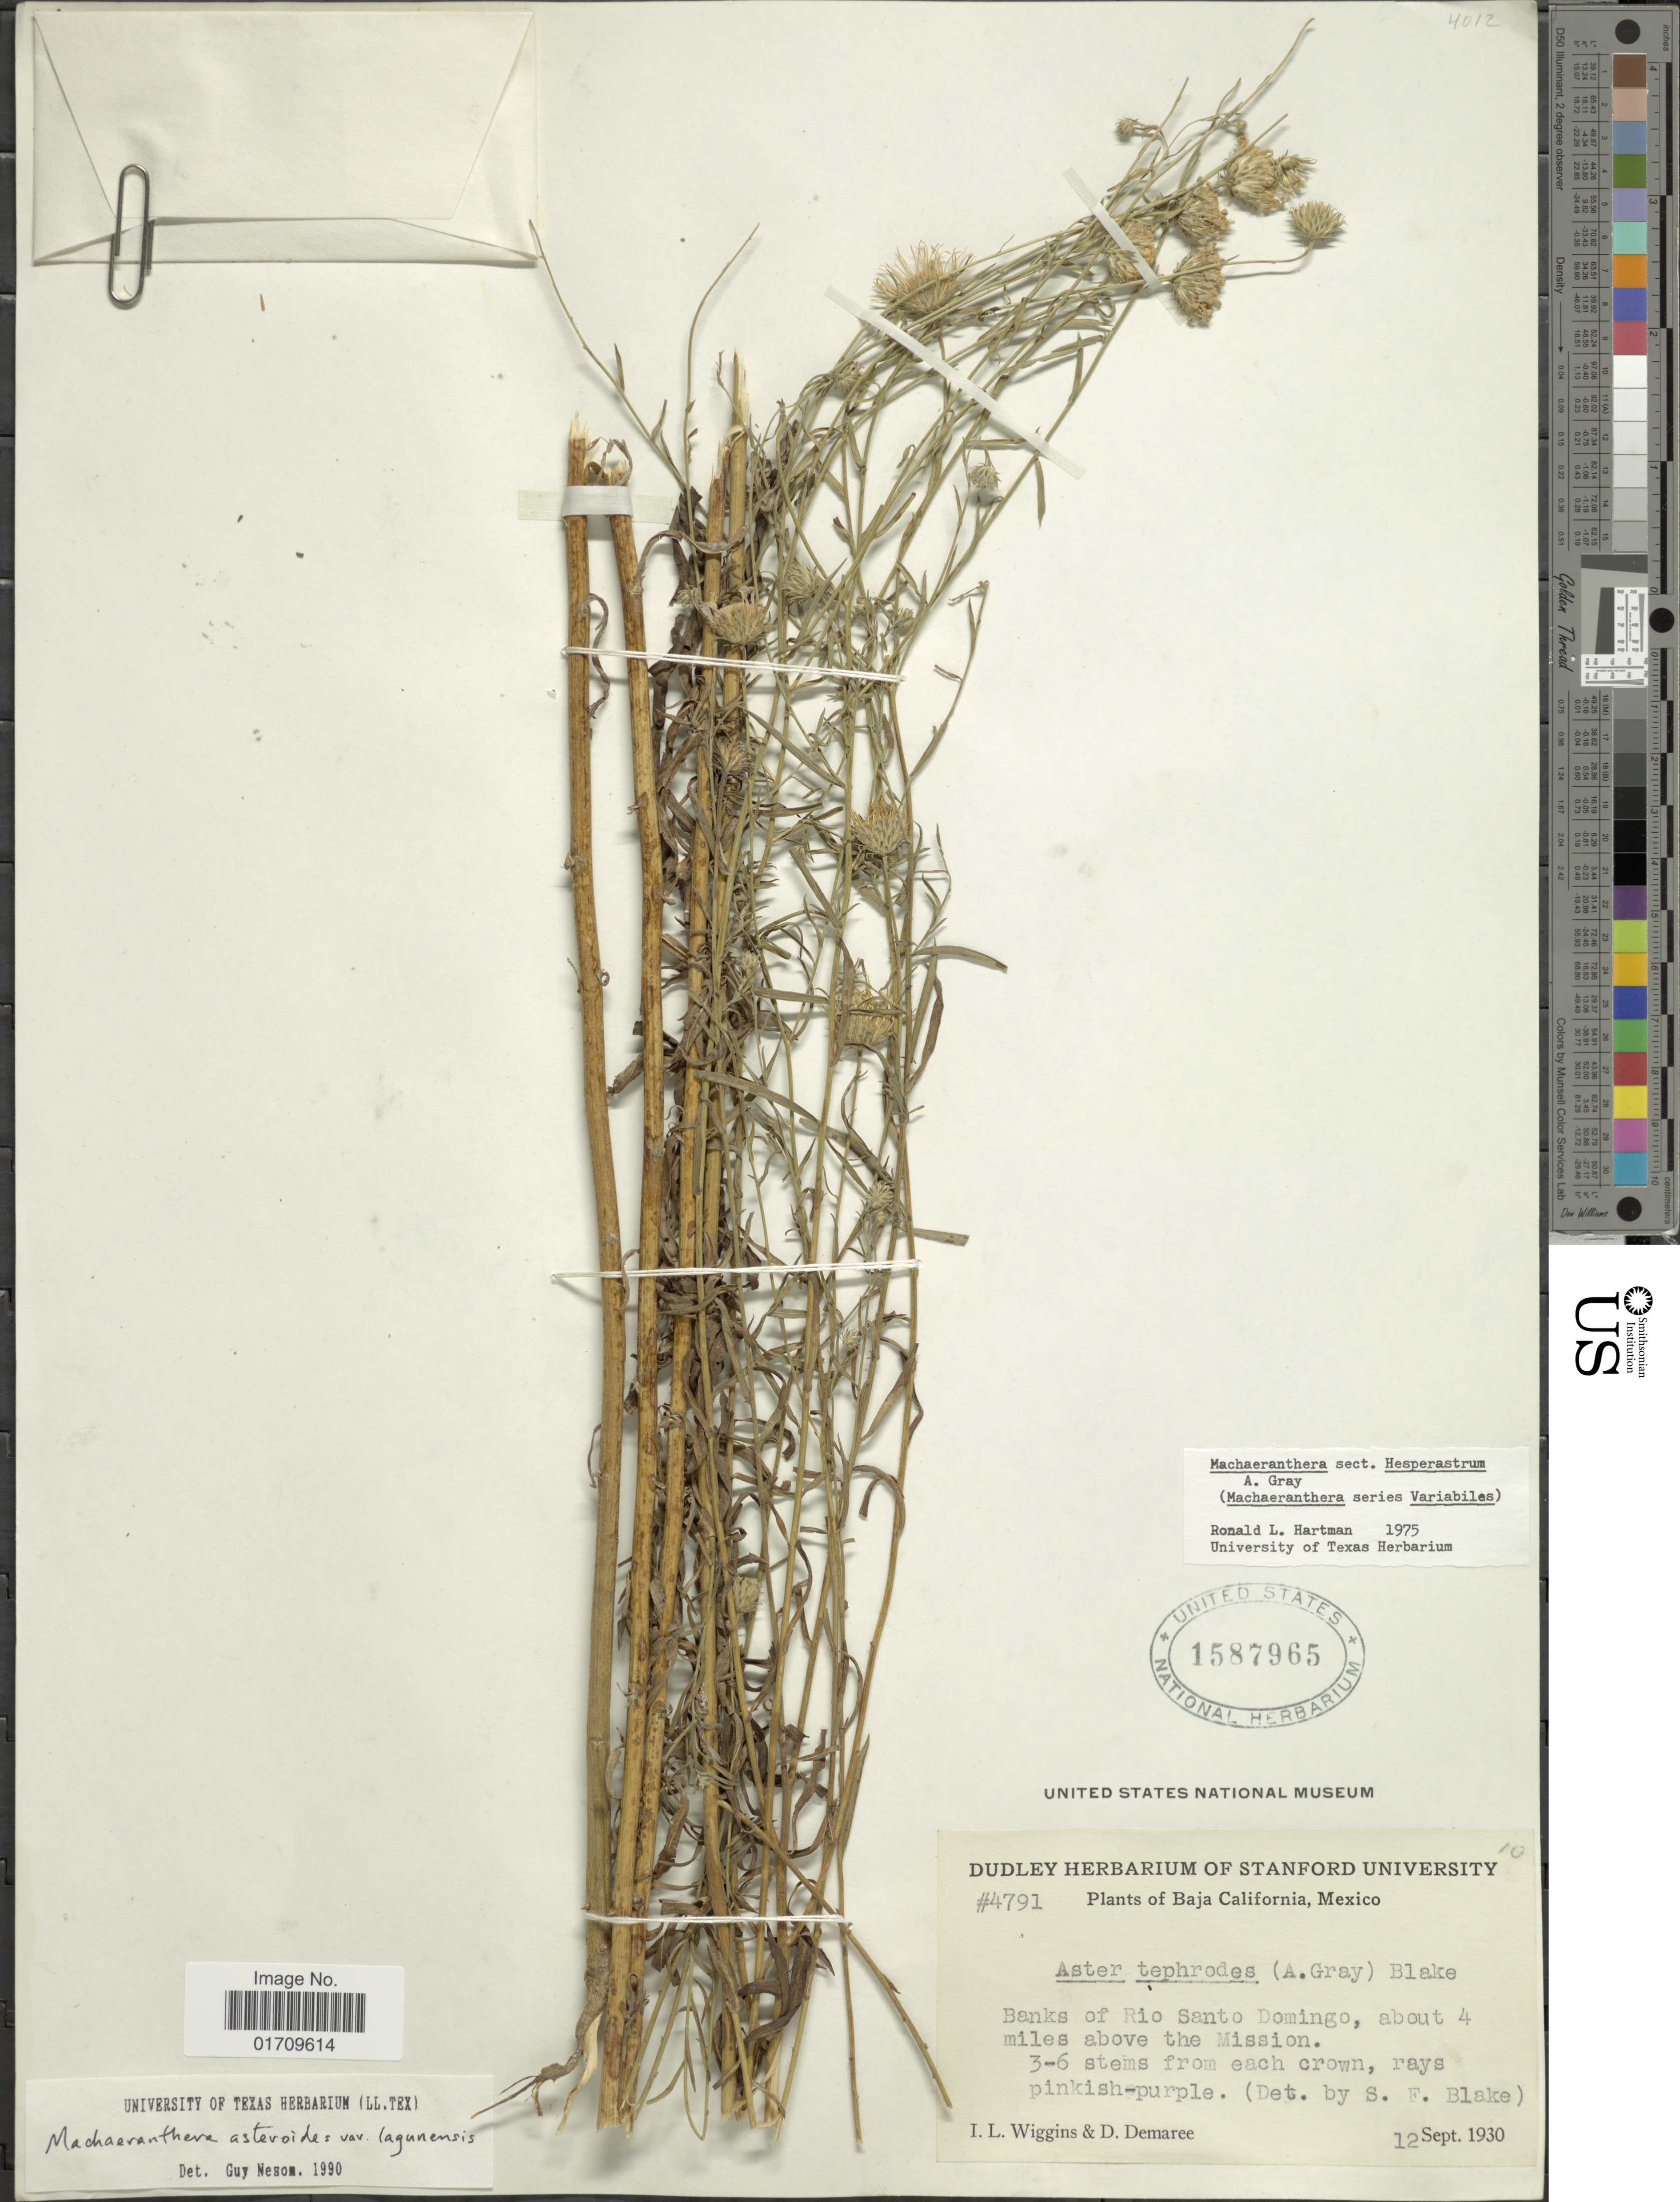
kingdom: Plantae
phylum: Tracheophyta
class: Magnoliopsida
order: Asterales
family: Asteraceae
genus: Machaeranthera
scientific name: Machaeranthera asteroides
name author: (Torr.) Greene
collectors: I. L. Wiggins & D. Demaree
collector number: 4791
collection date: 1930-09-12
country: Mexico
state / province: Baja California Sur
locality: Banks of Rio Santo Domingo,about 4 miles above the Mission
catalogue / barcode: US 1587965